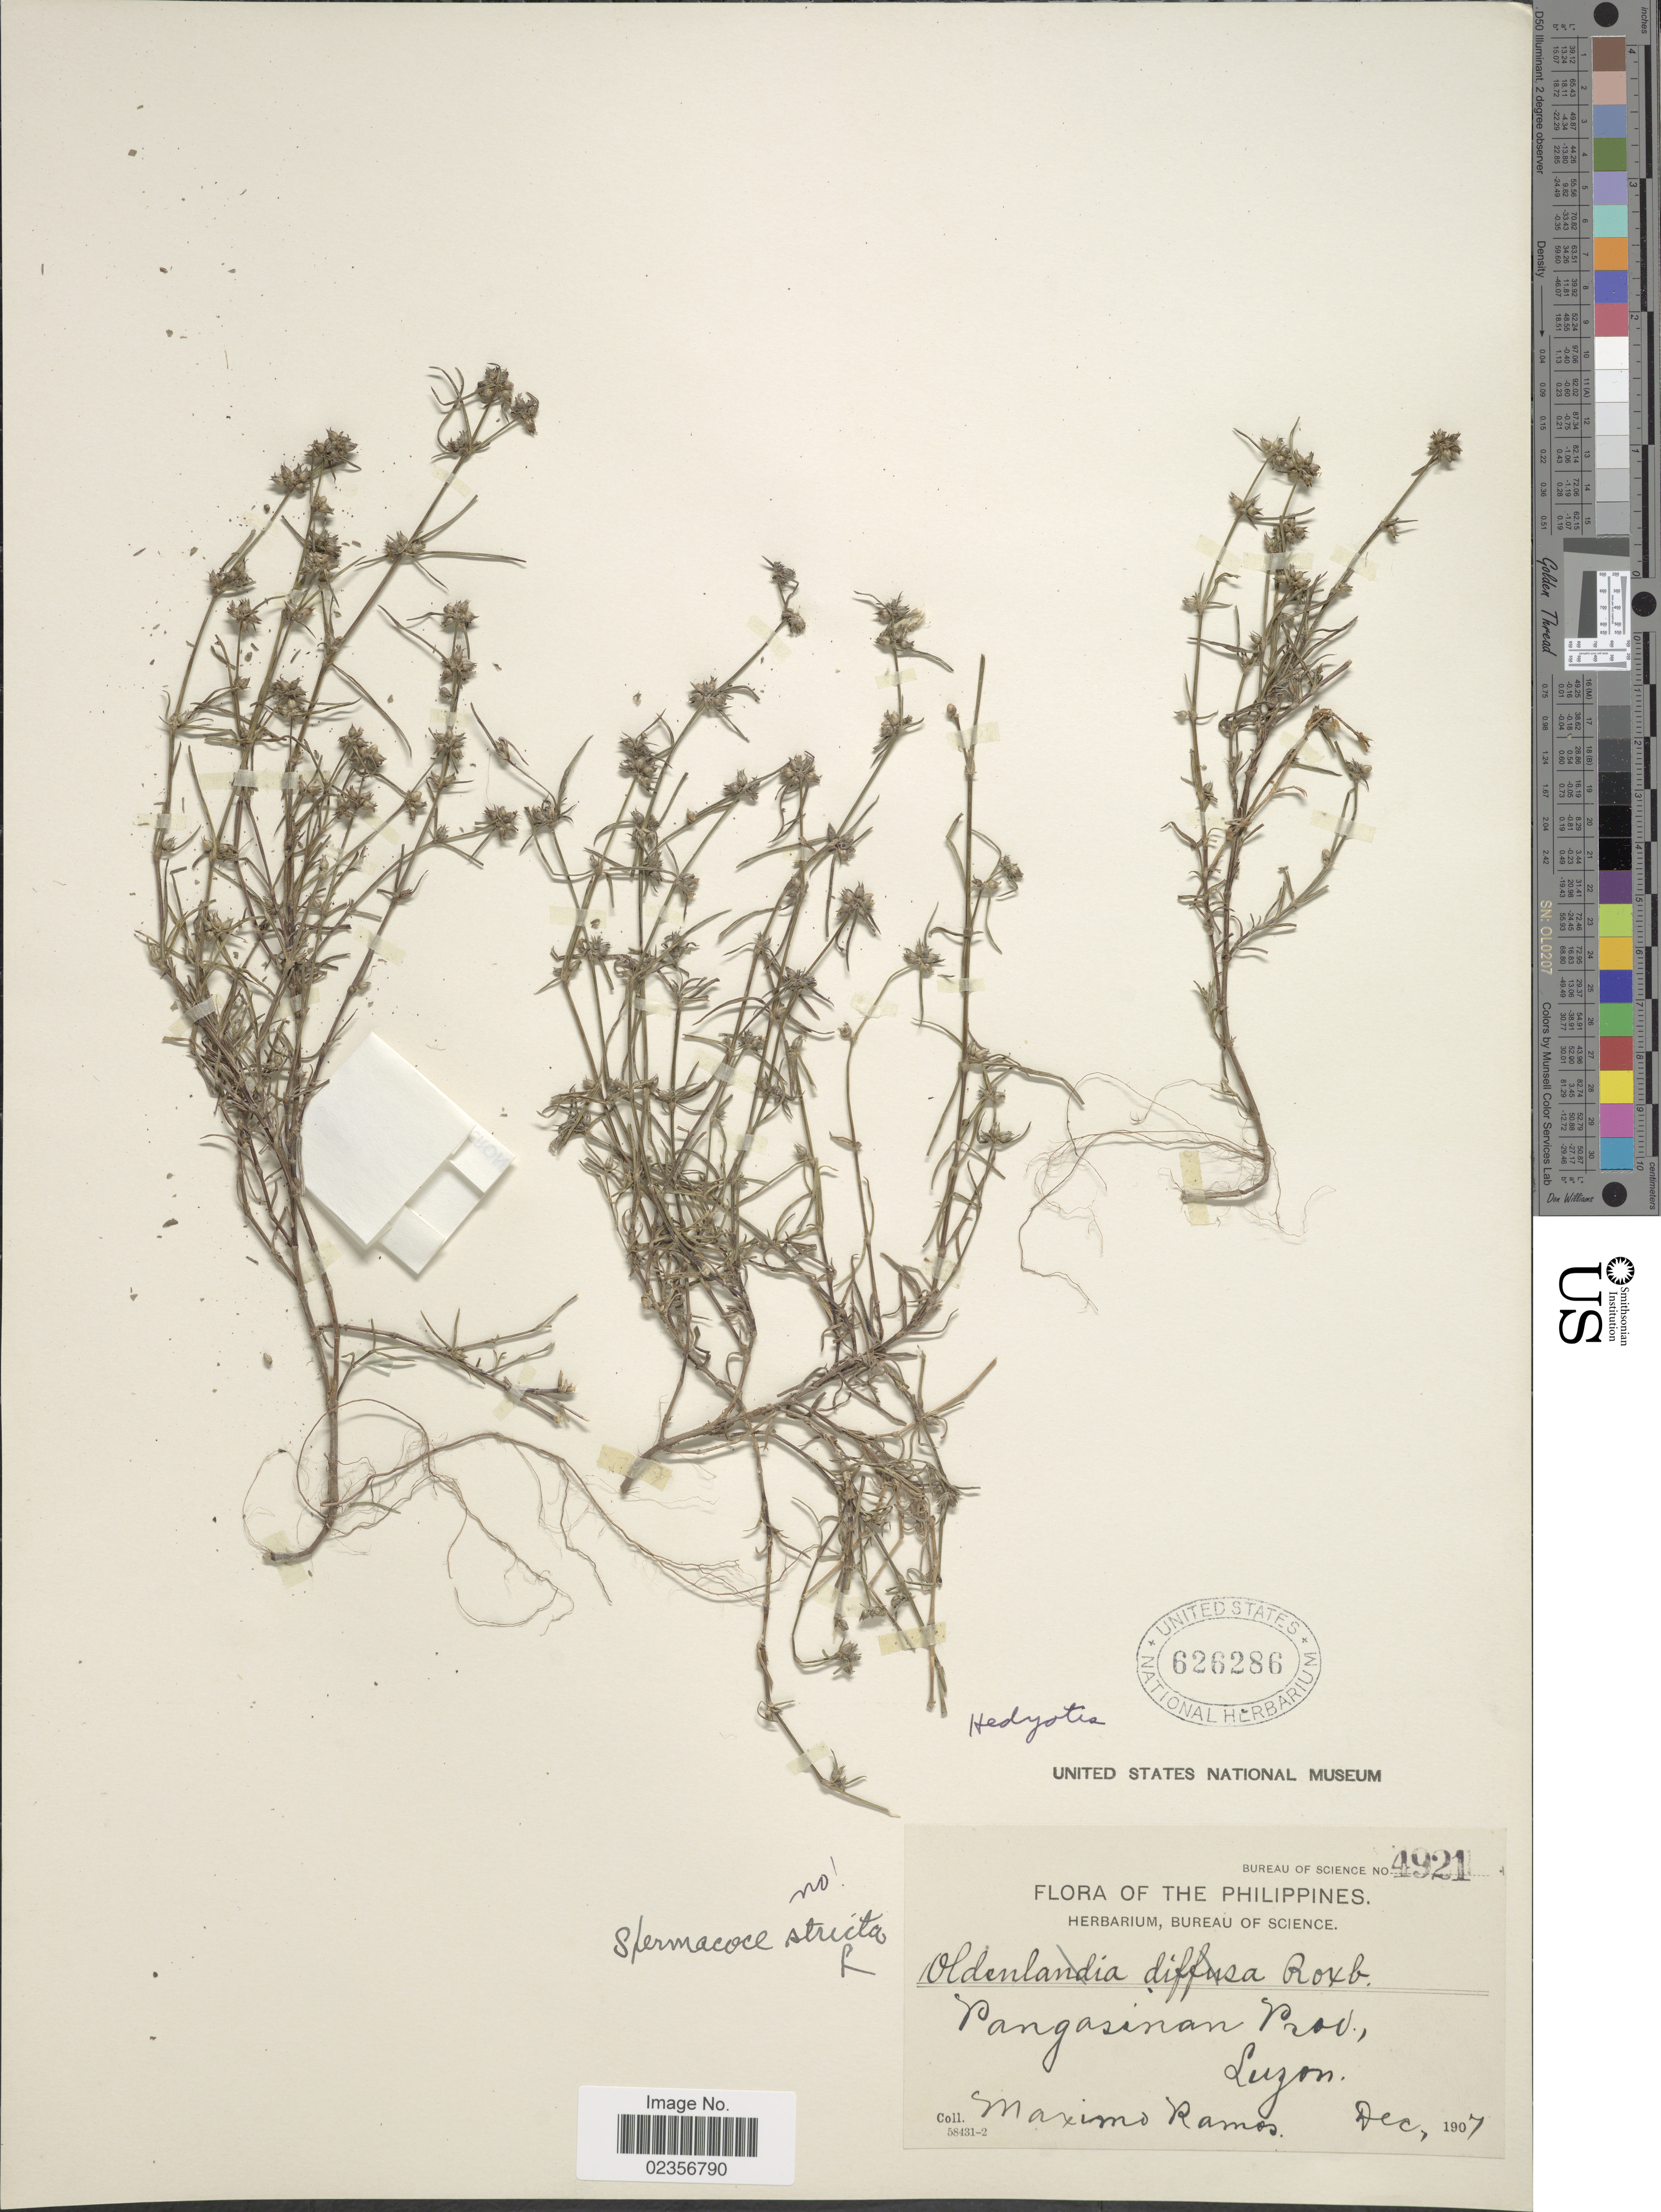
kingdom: Plantae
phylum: Tracheophyta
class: Magnoliopsida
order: Gentianales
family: Rubiaceae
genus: Hedyotis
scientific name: Hedyotis sp.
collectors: M. Ramos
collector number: Bureau of Science 4921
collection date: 1907-12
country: Philippines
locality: Pangasinan Prov., Luzon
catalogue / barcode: US 626286